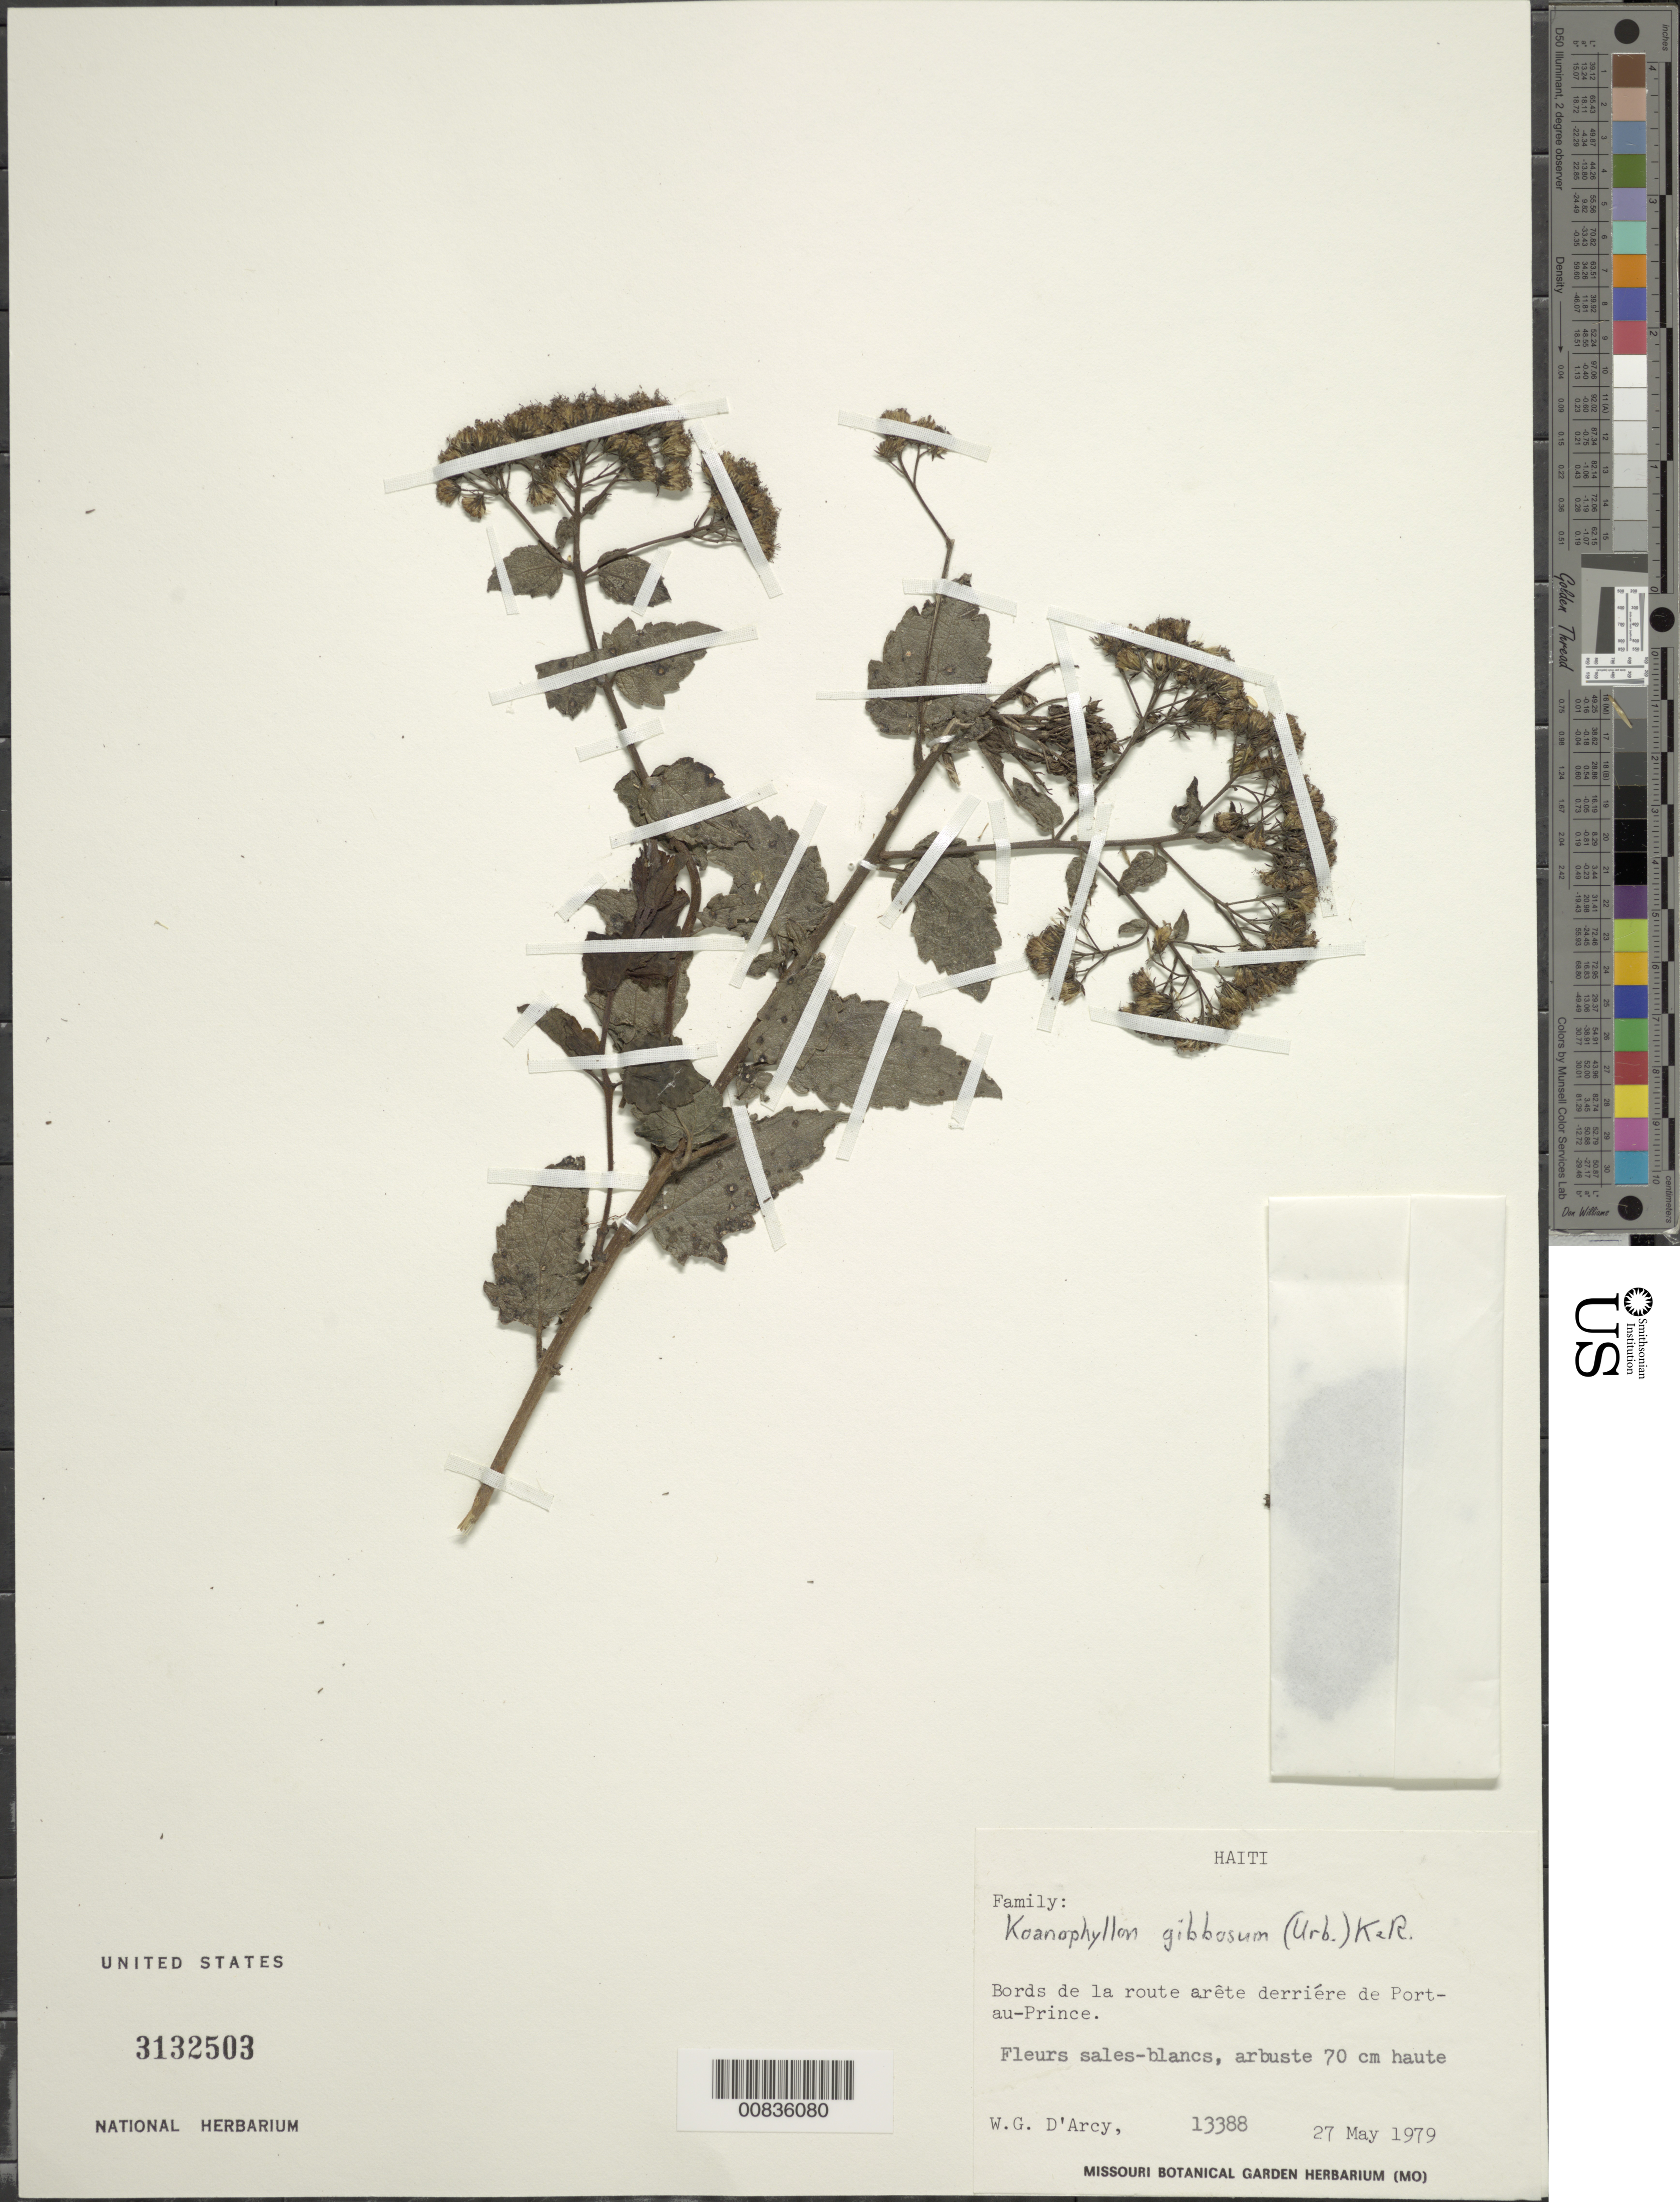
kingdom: Plantae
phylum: Tracheophyta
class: Magnoliopsida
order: Asterales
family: Asteraceae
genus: Koanophyllon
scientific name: Koanophyllon gibbosum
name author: (Urb.) R.M. King & H. Rob.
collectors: W. G. D'Arcy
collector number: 13388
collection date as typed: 27 May 1979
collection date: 1979-05-27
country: Haiti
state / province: Ouest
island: Hispaniola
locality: Bords de la route arête derriére de Port-au-Prince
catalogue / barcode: US 3132503